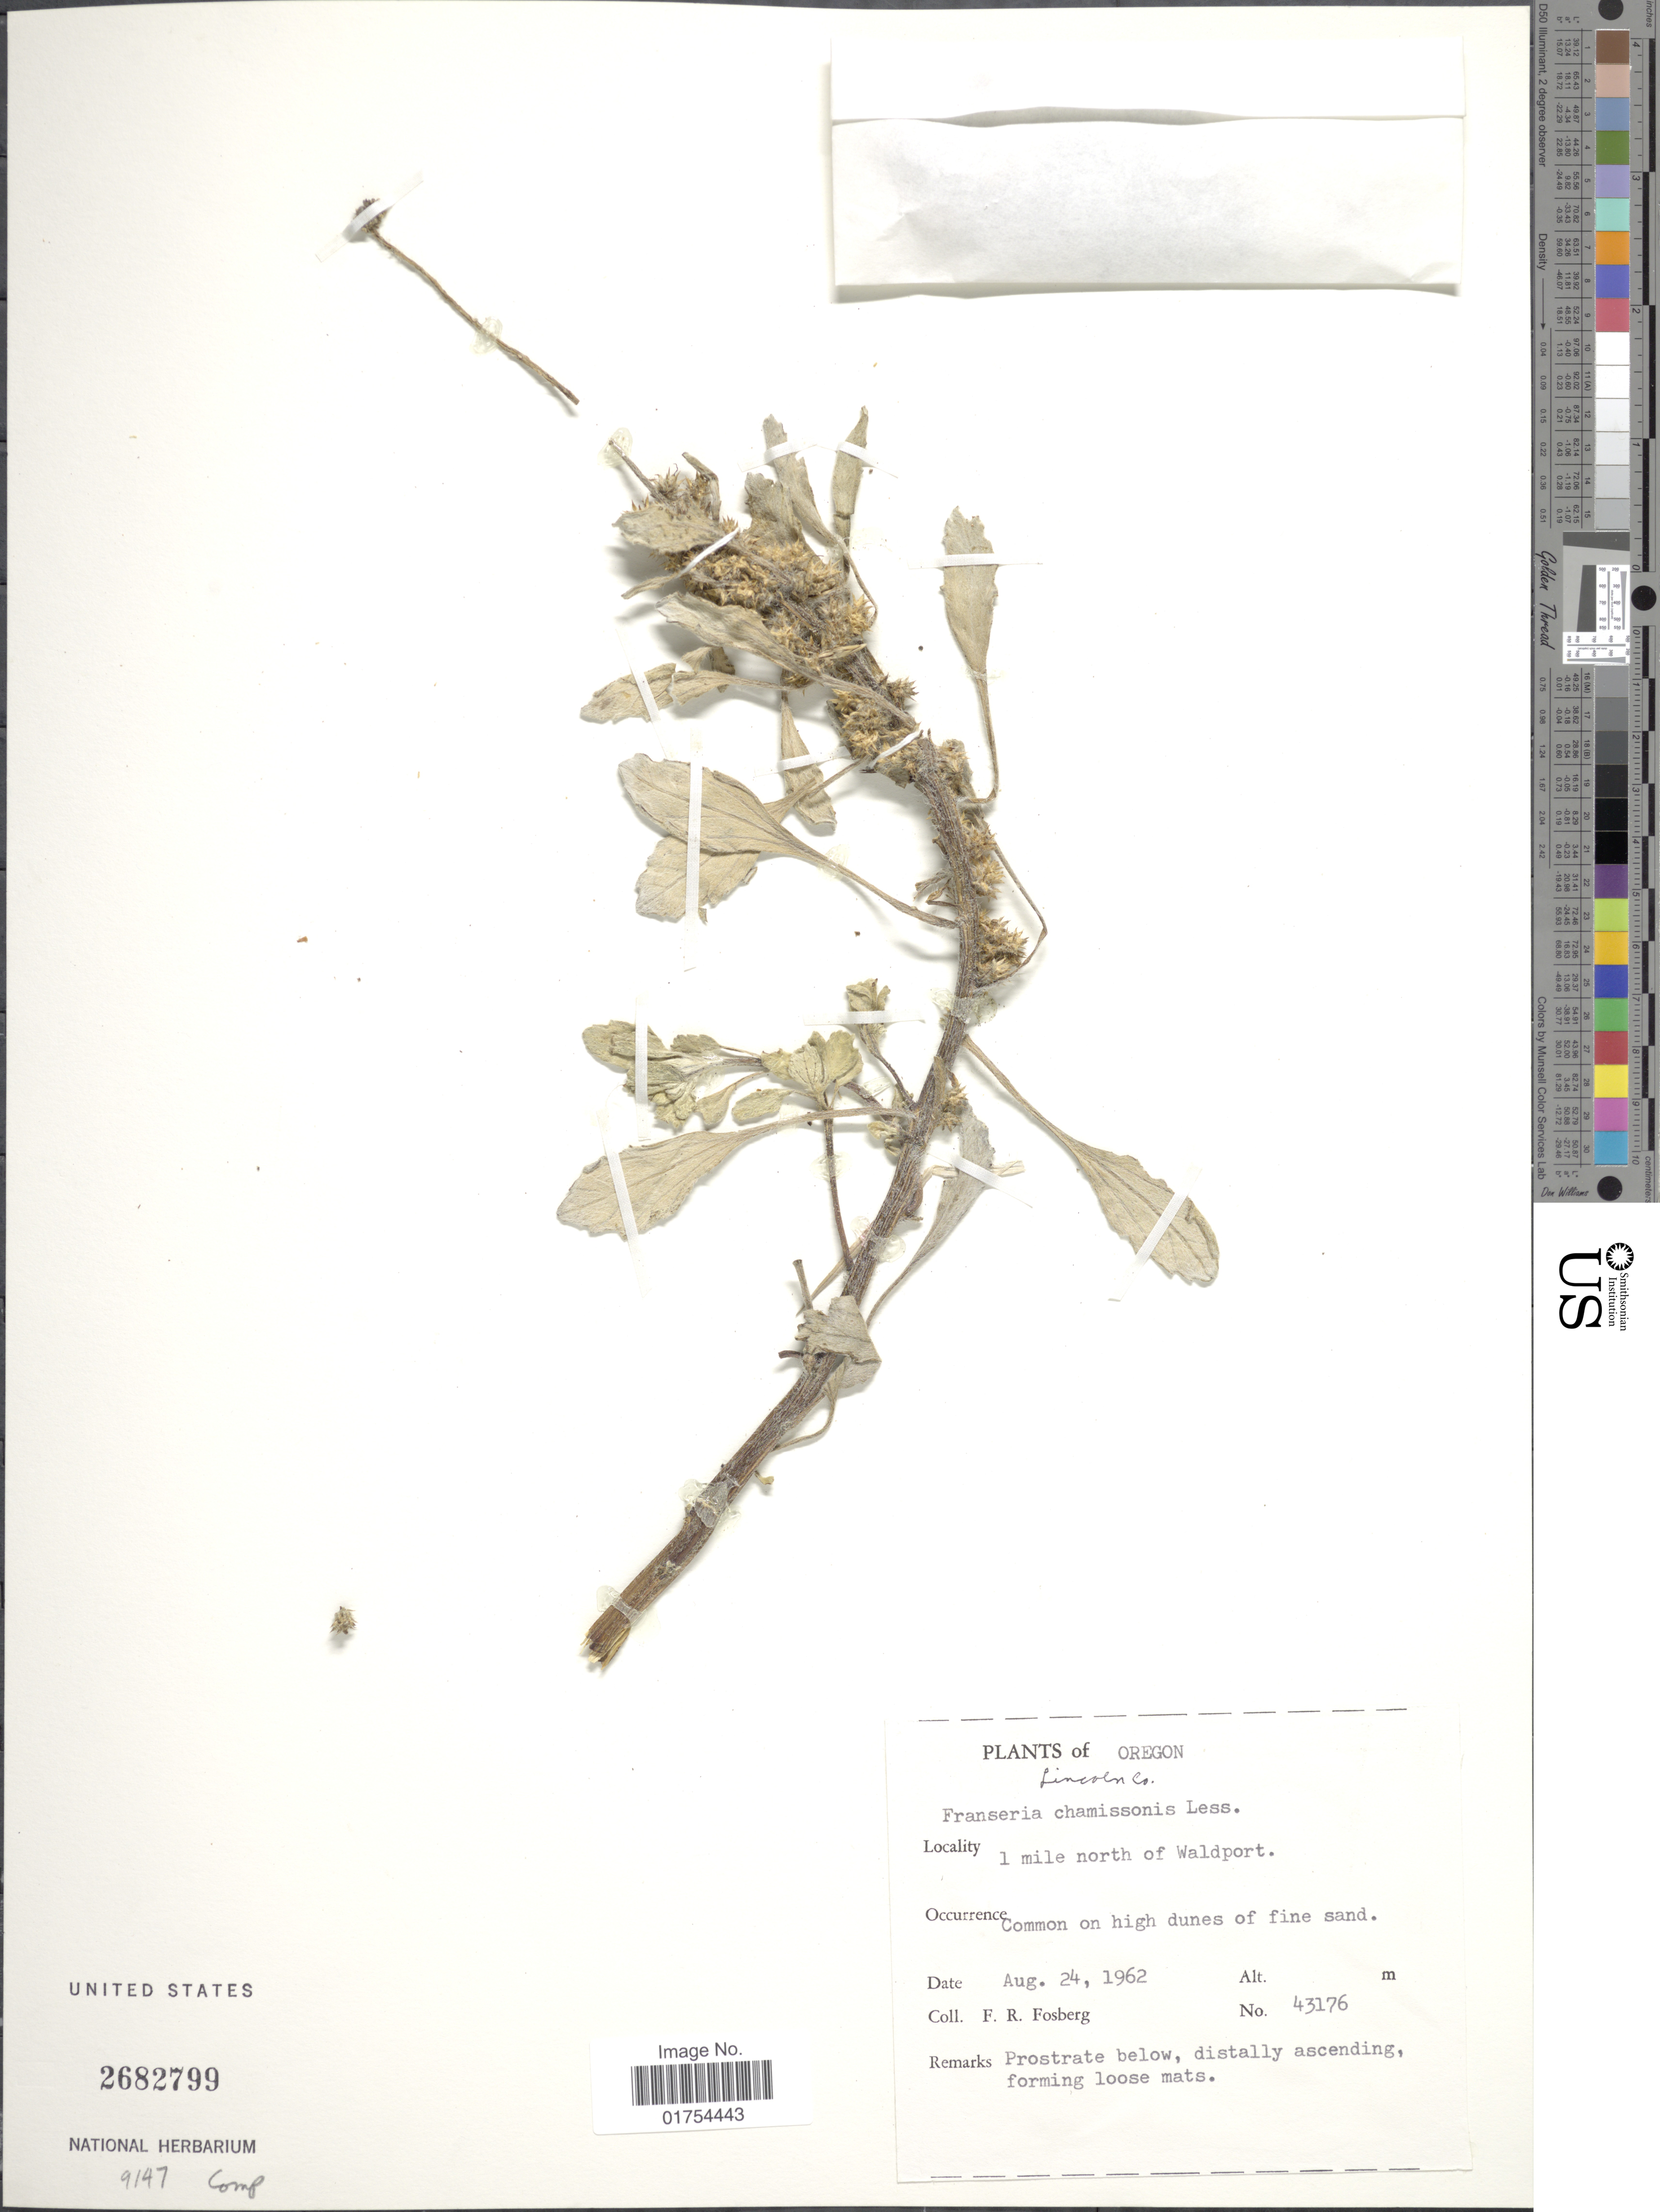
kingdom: Plantae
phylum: Tracheophyta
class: Magnoliopsida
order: Asterales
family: Asteraceae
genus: Franseria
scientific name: Franseria chamissonis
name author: Less.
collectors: F. R. Fosberg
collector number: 43176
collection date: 1962-08-24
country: United States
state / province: Oregon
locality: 1 mile north of Waldport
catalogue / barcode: US 2682799